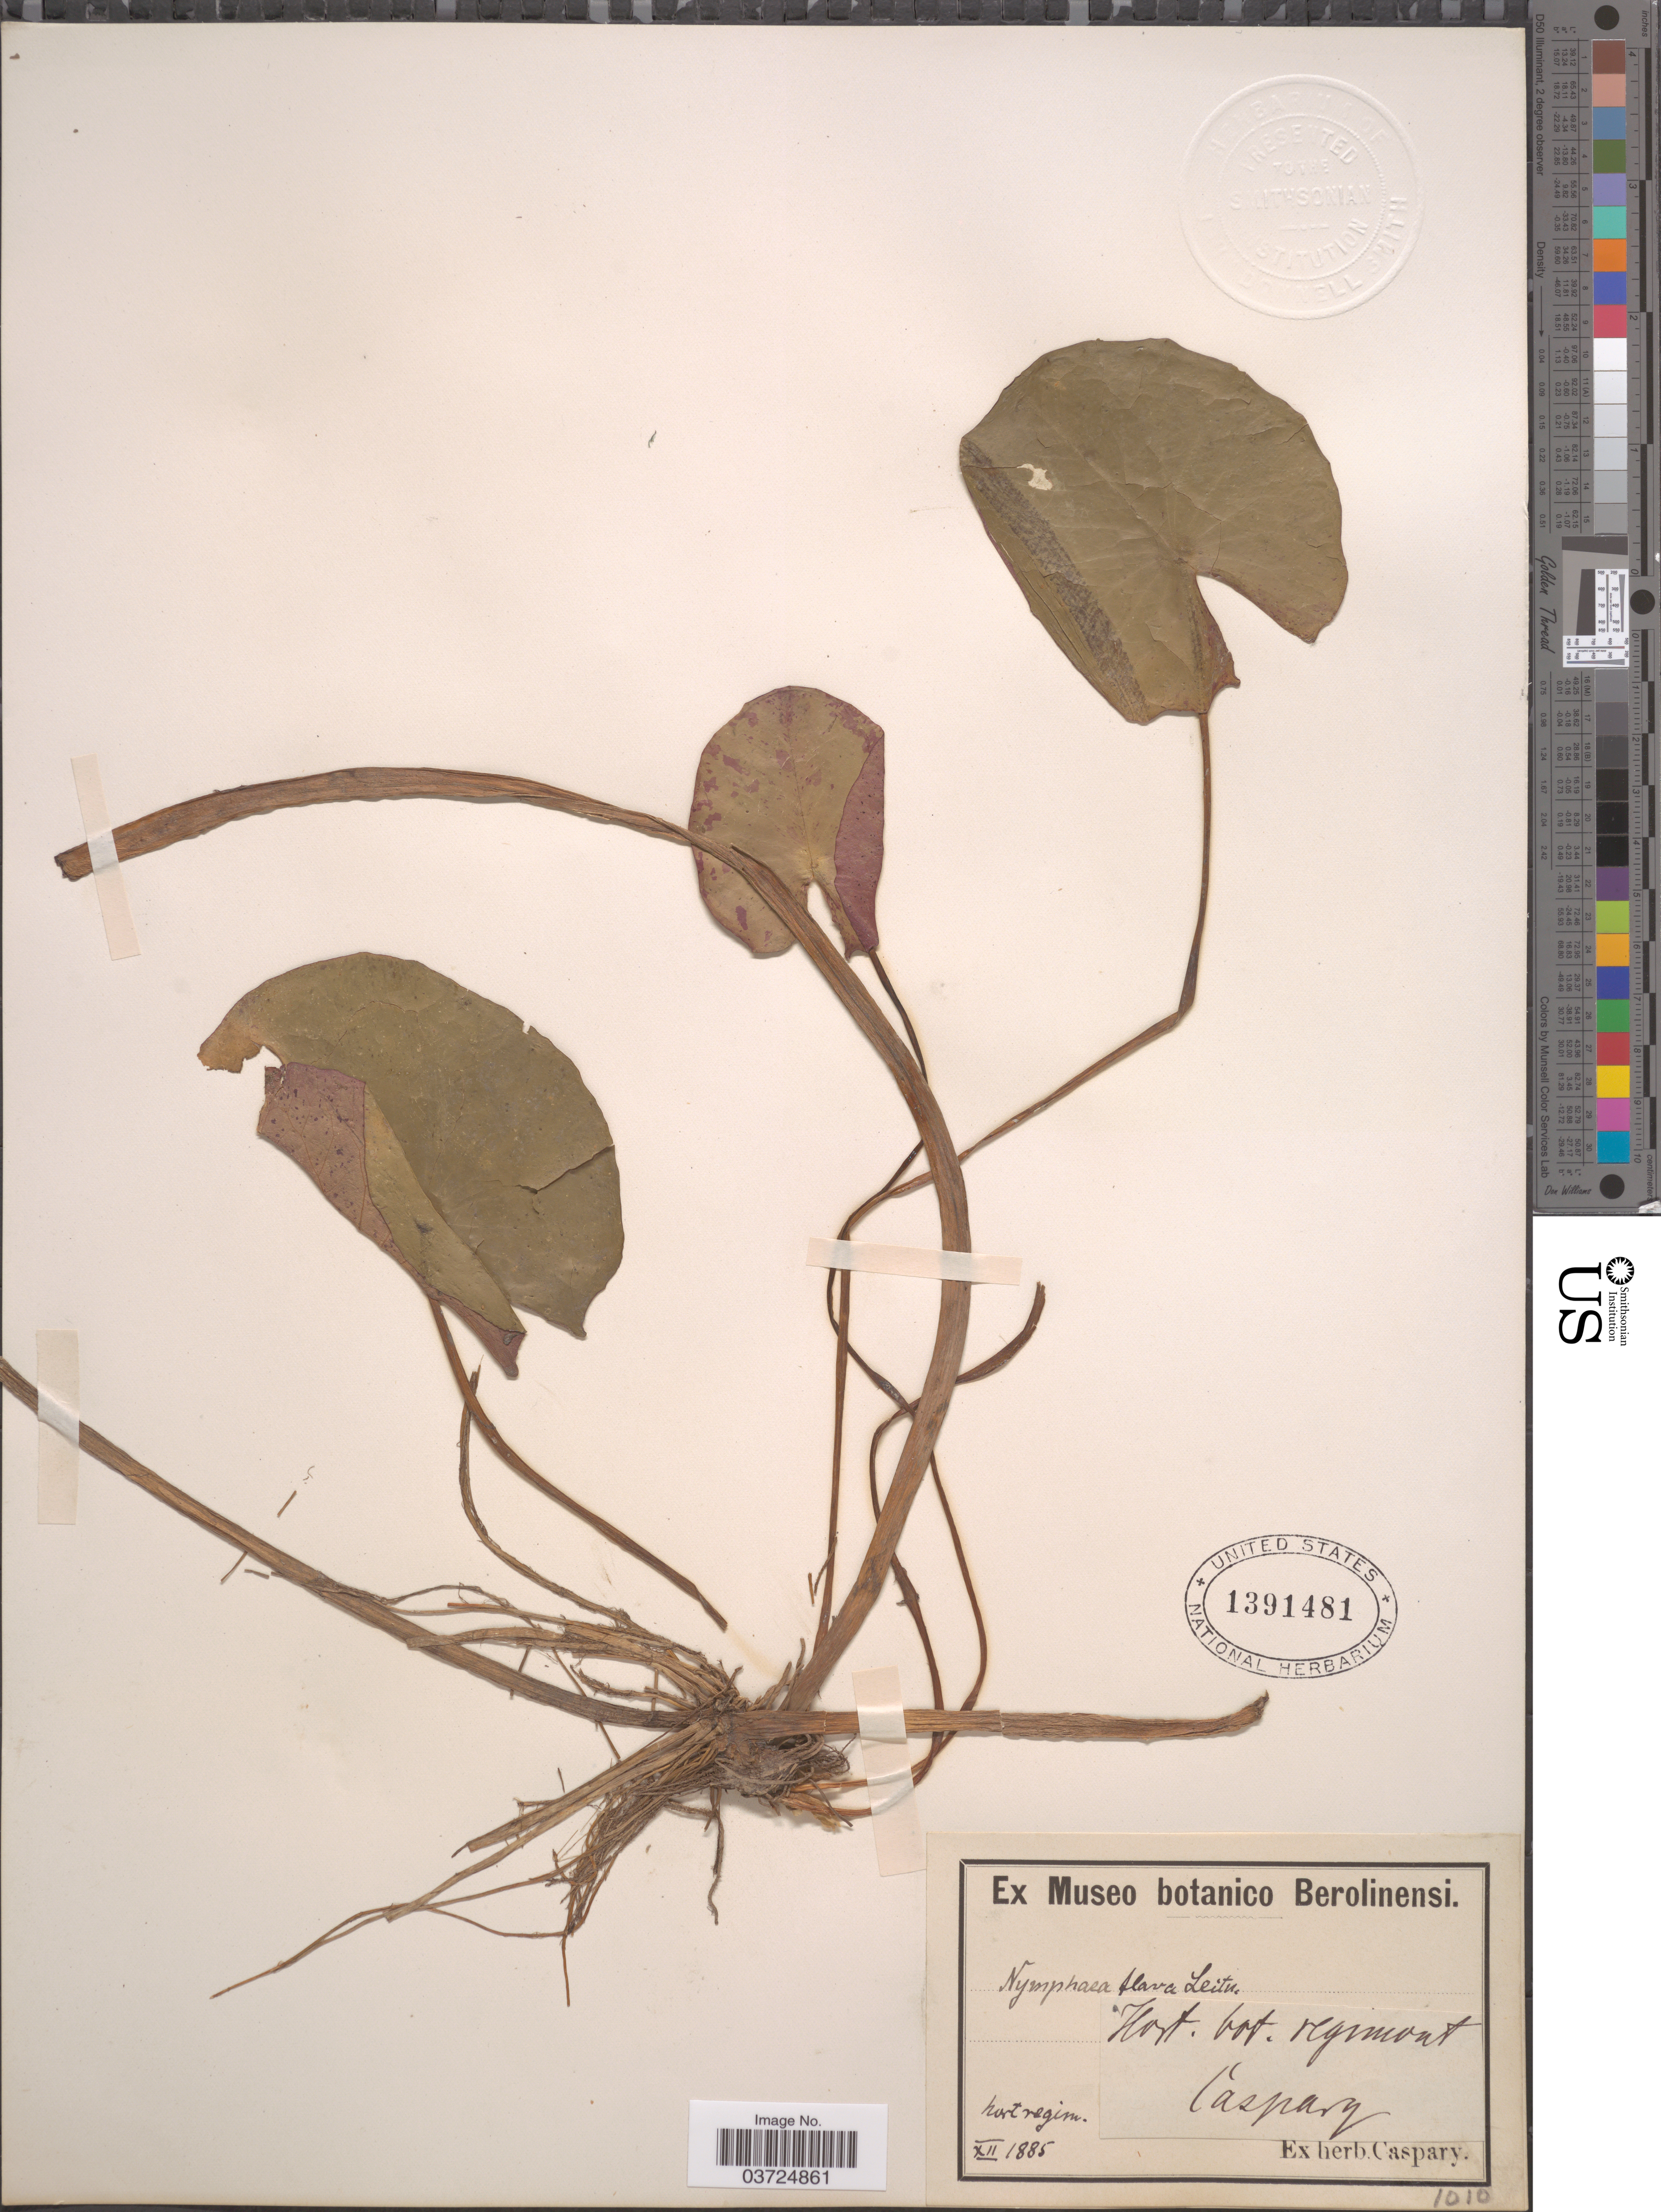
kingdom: Plantae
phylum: Tracheophyta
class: Magnoliopsida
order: Nymphaeales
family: Nymphaeaceae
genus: Nymphaea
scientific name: Nymphaea flava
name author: Leitn.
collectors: J. X. Caspary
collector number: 1010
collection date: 1885-12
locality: Hort. bot. regimont [interpreted]. Hort regim.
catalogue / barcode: US 1391481